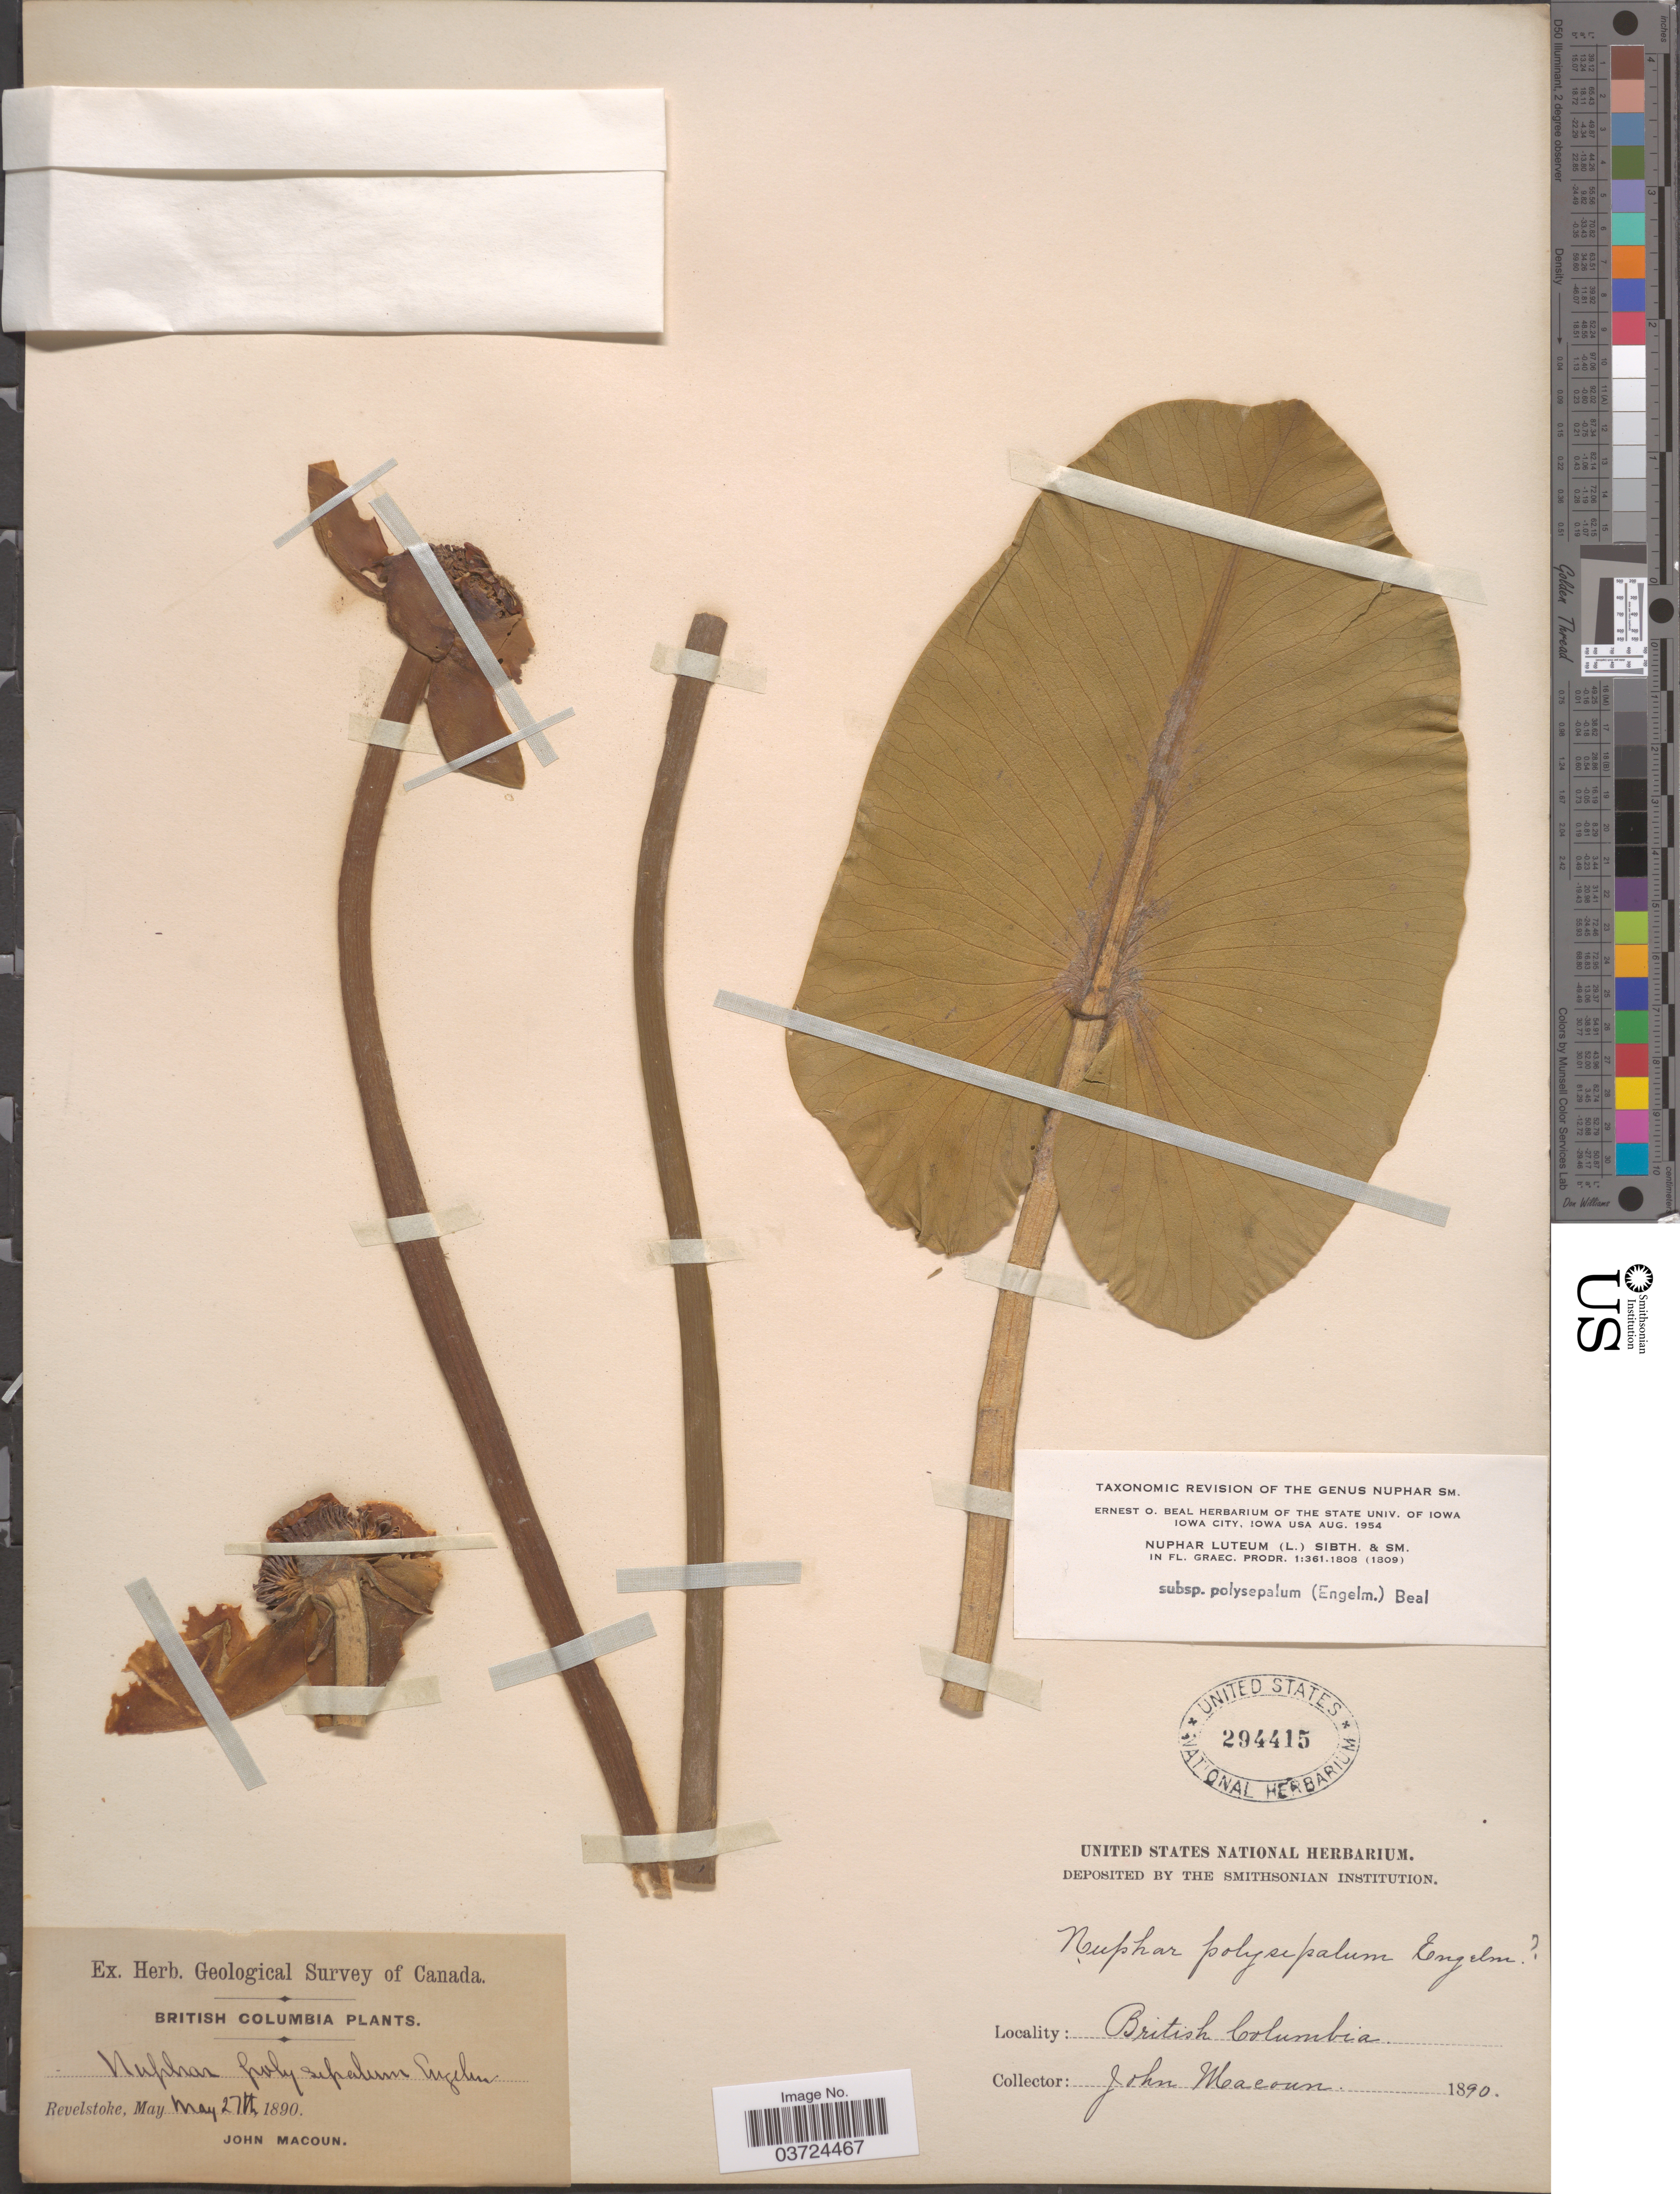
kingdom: Plantae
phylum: Tracheophyta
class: Magnoliopsida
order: Nymphaeales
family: Nymphaeaceae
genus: Nuphar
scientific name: Nuphar polysepala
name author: Englem.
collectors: J. Macoun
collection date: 1890-05-27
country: Canada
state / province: British Columbia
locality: Revelstoke.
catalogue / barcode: US 294415